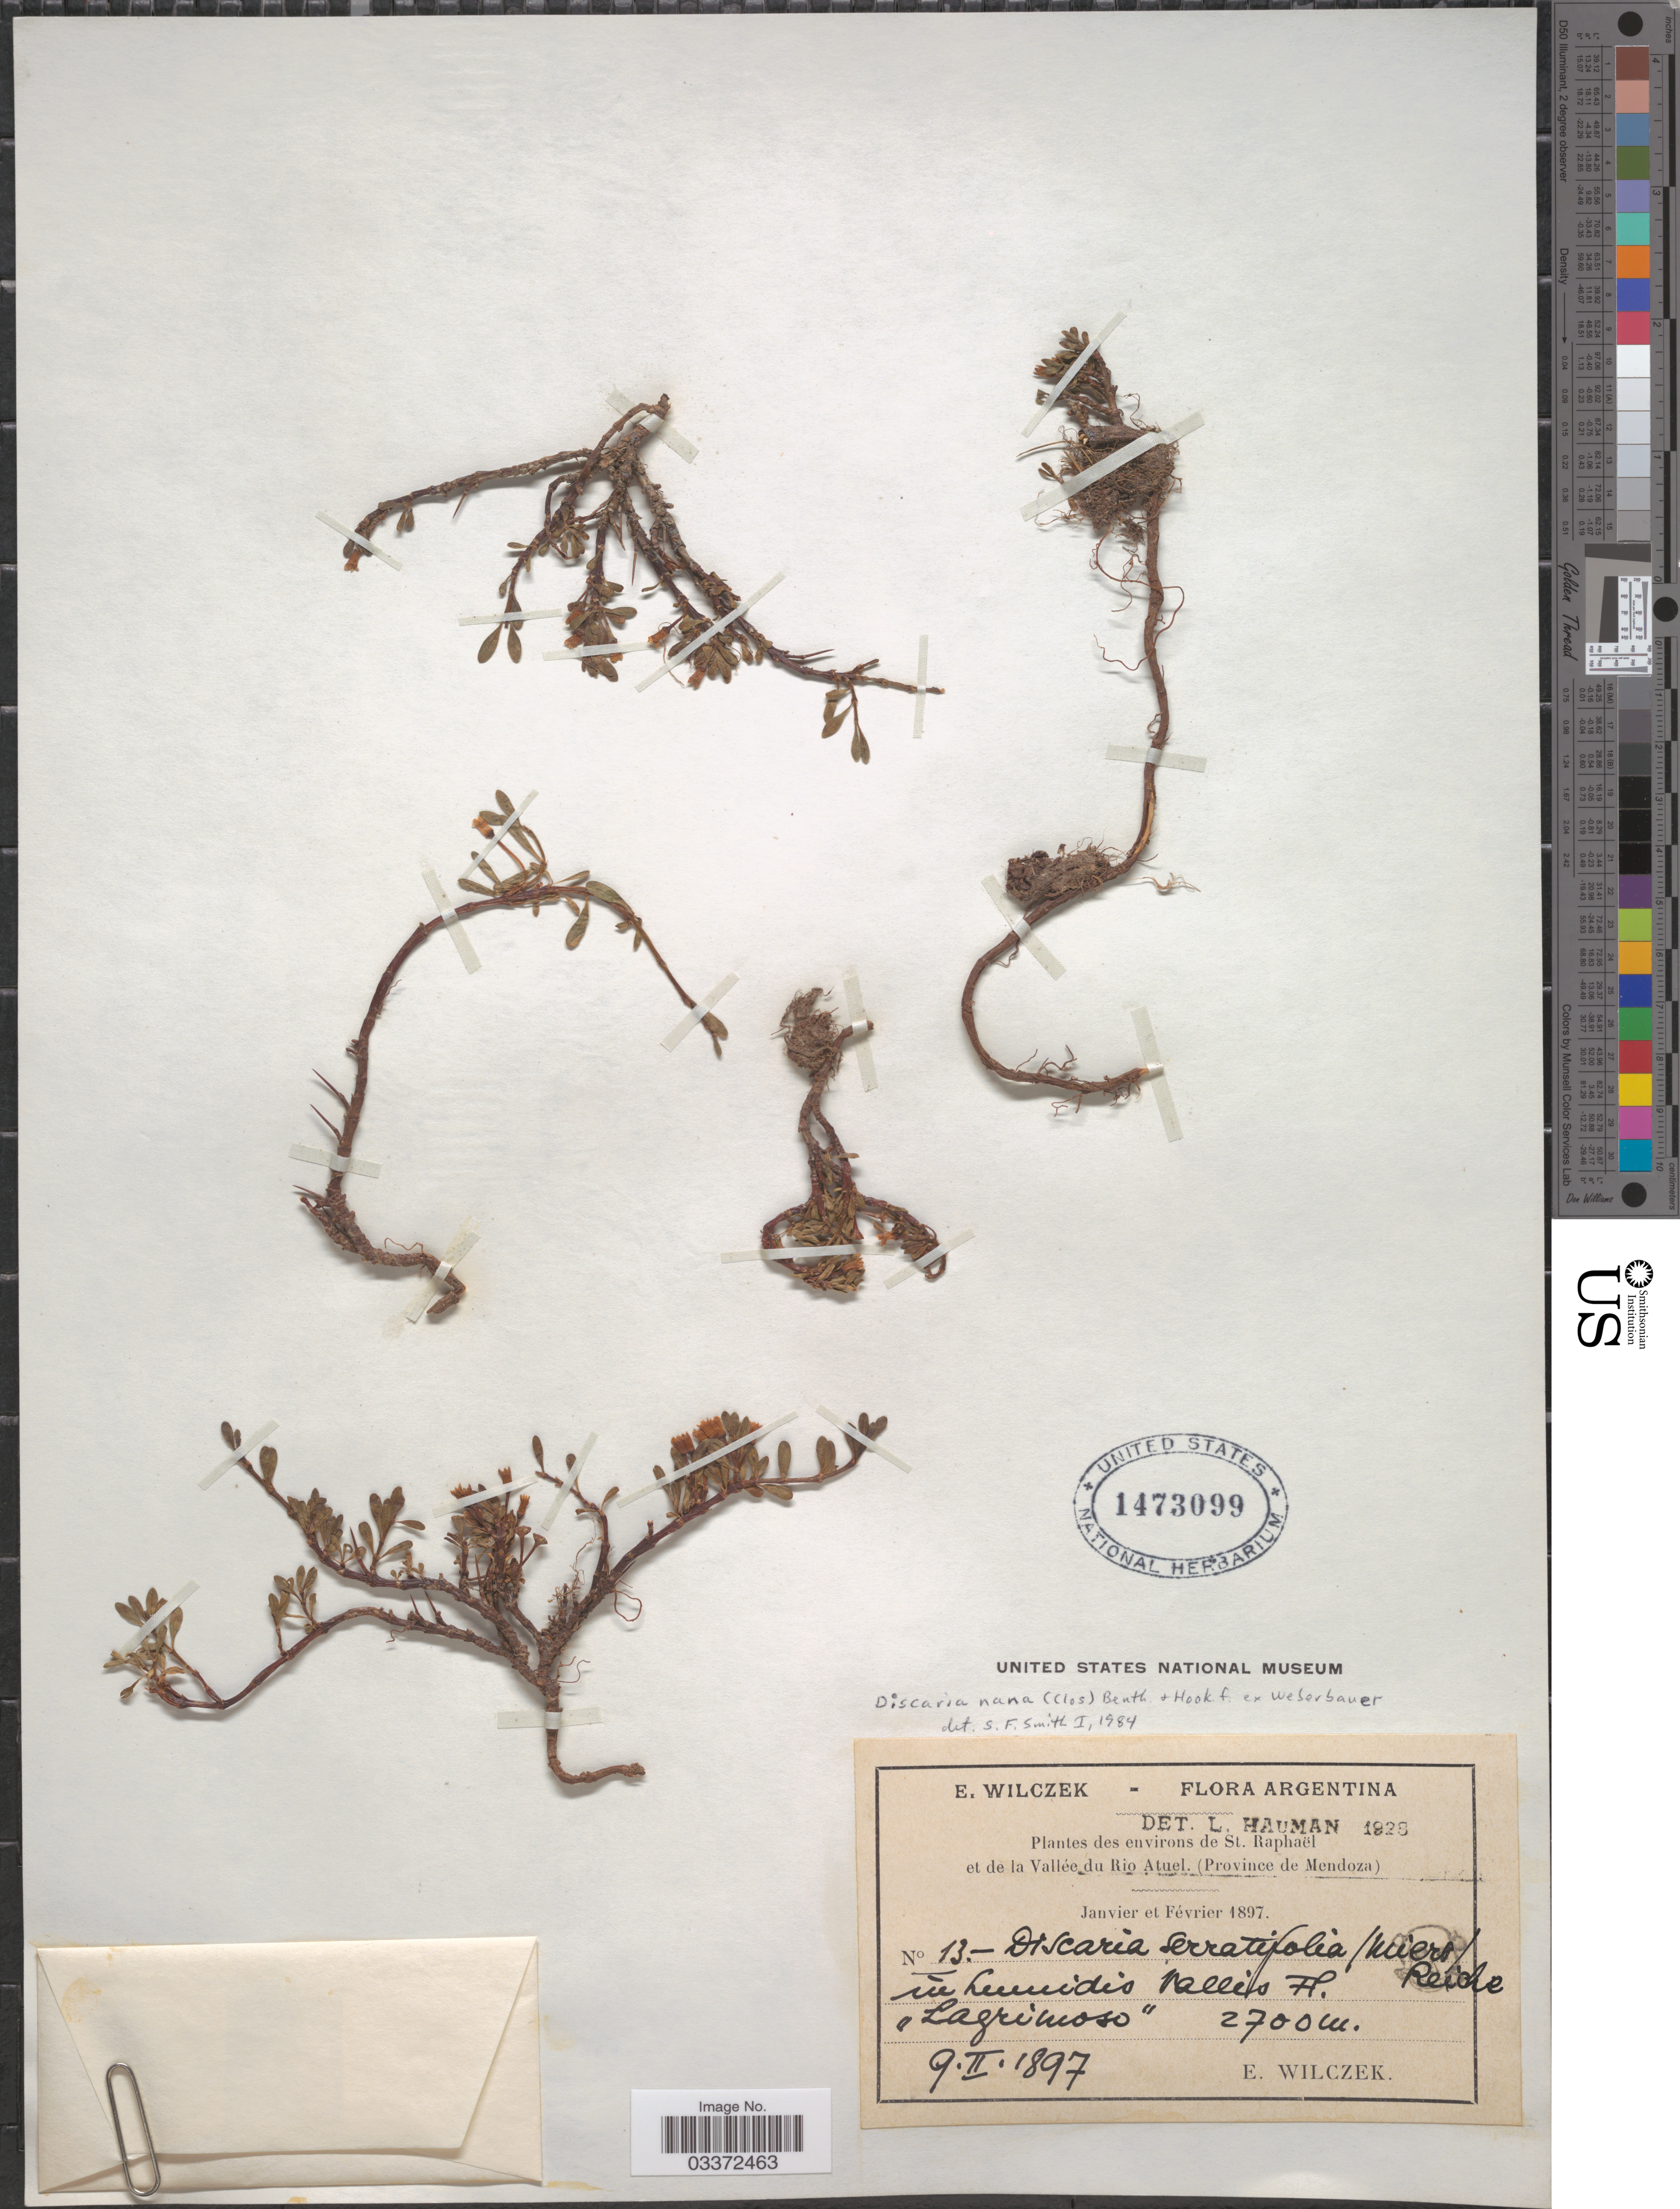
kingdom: Plantae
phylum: Tracheophyta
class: Magnoliopsida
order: Rosales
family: Rhamnaceae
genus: Ochetophila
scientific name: Ochetophila nana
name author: (Clos) Kellermann et al.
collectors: E. Wilczek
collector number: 13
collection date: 1897-02-09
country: Argentina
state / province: Mendoza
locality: Environs de St. Raphaël et da la Vallée du Rio Atuel.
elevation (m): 2700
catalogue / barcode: US 1473099